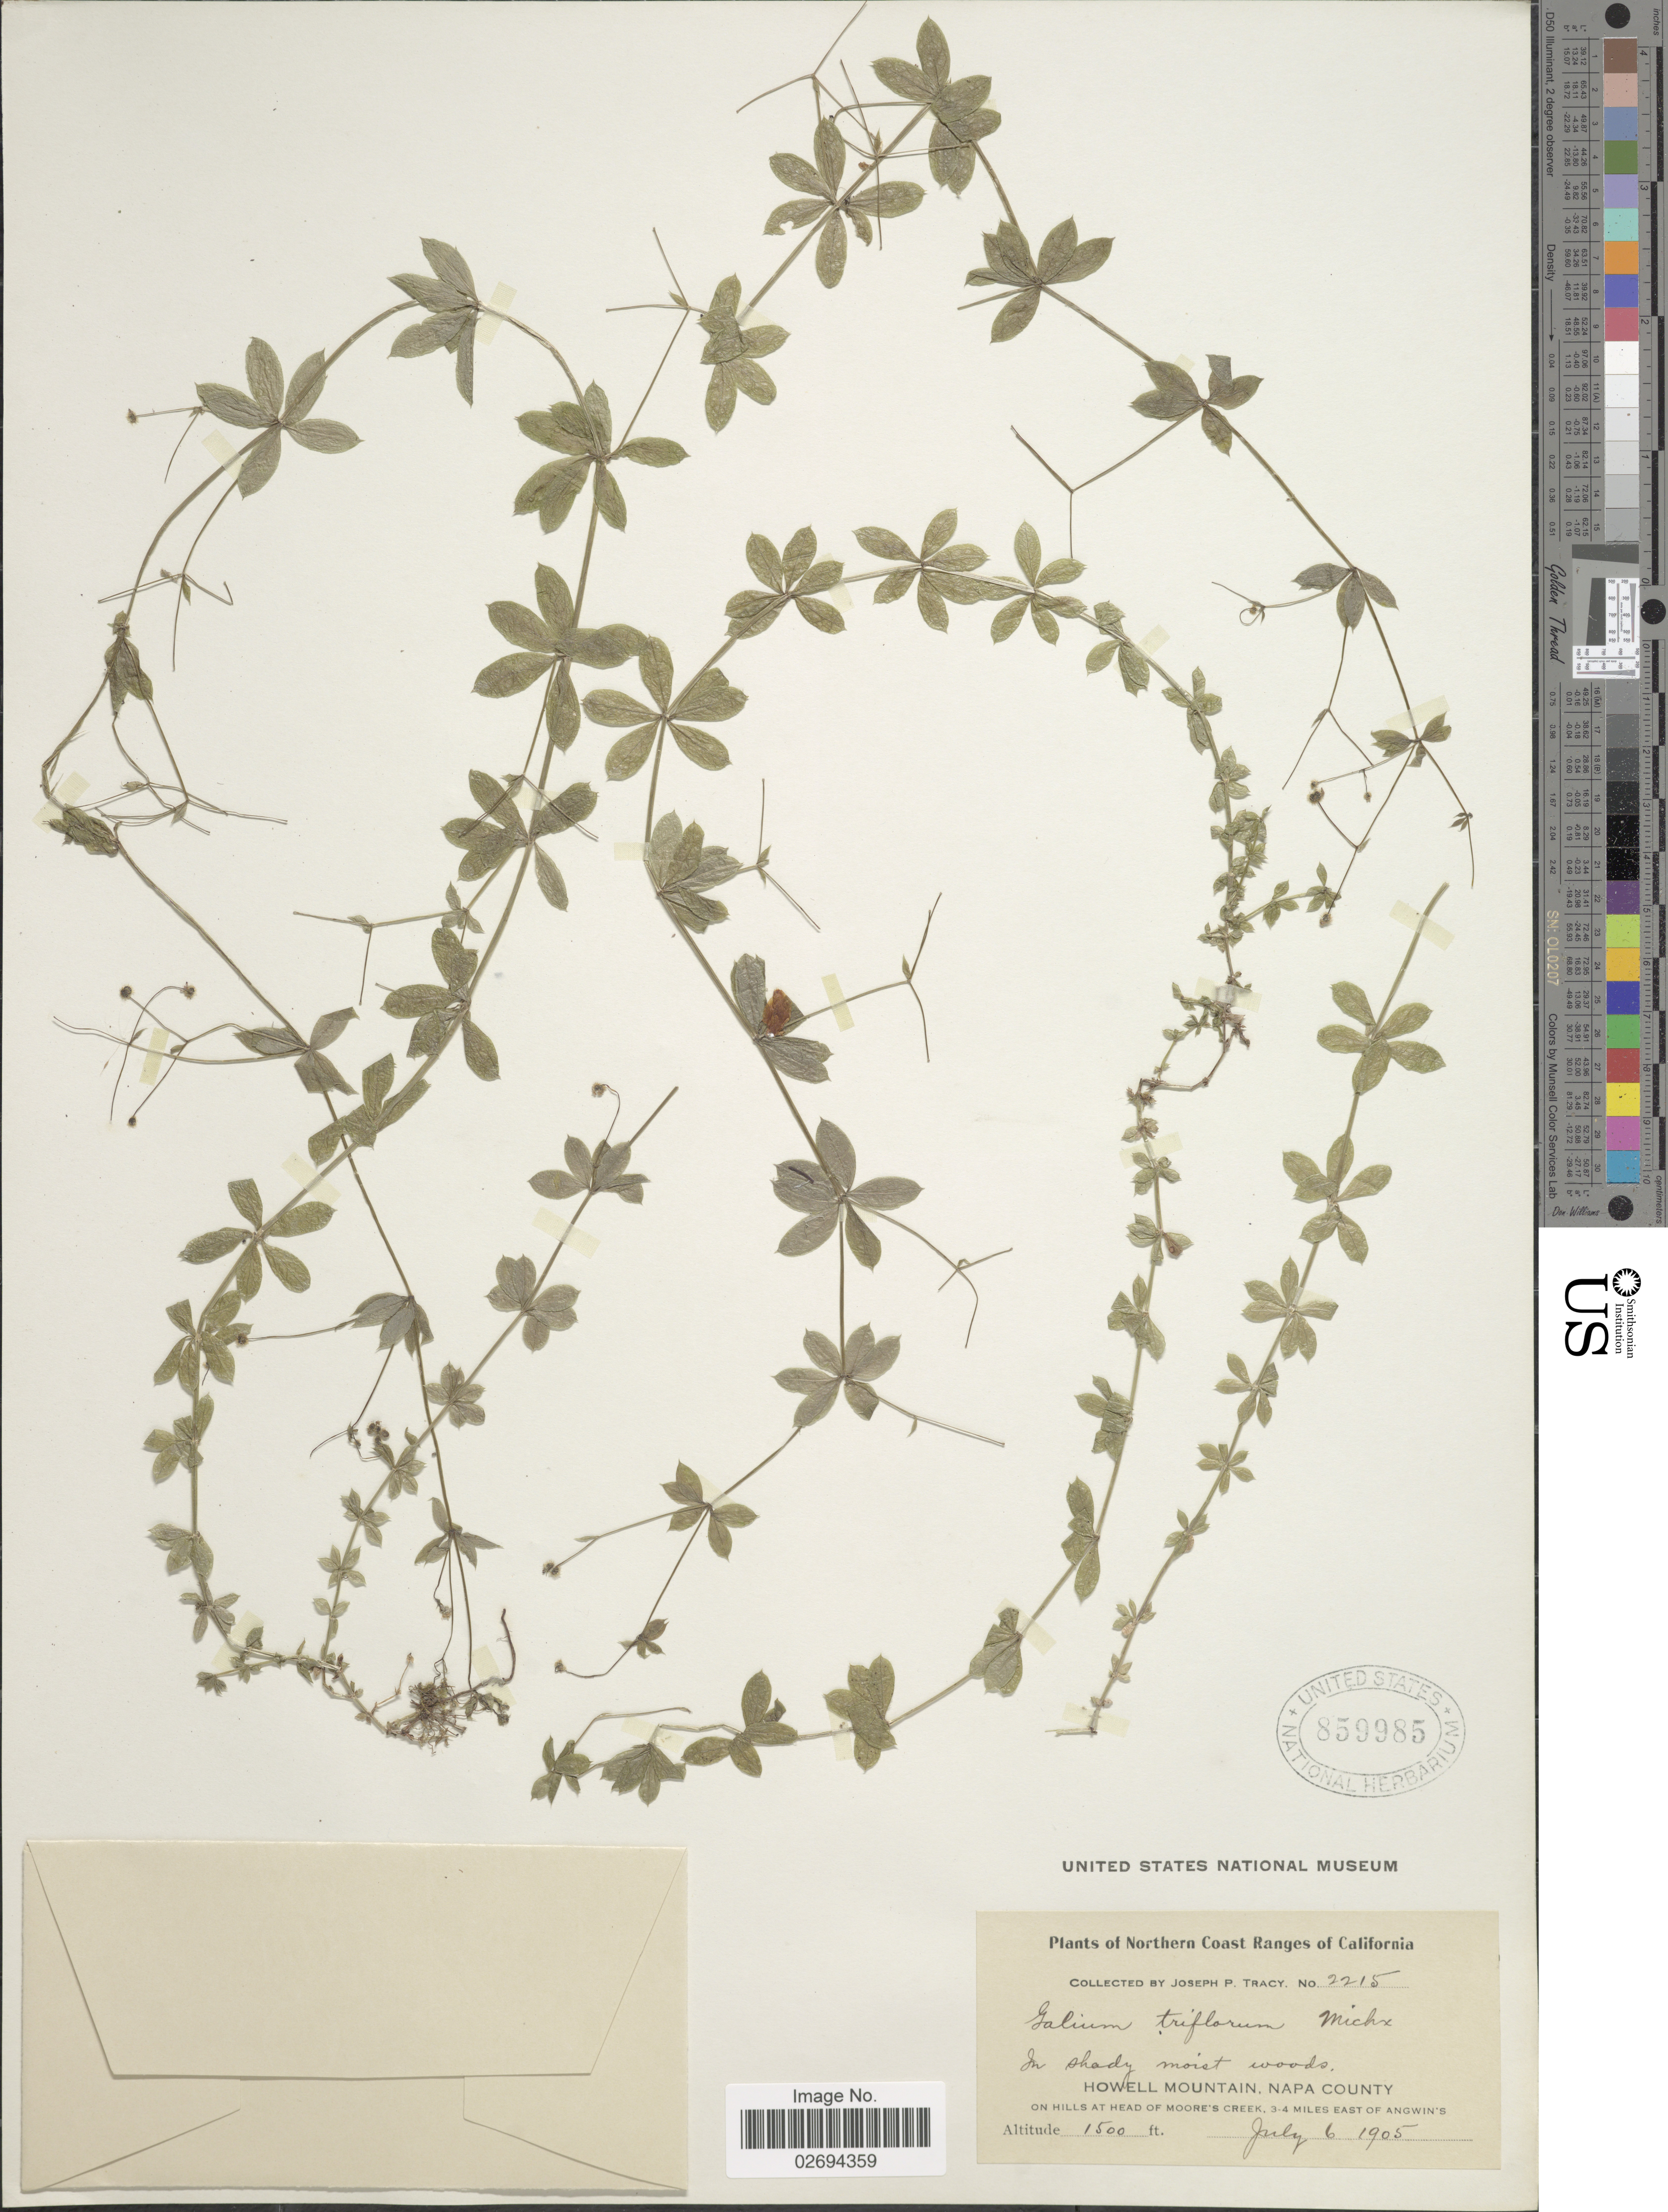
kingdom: Plantae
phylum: Tracheophyta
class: Magnoliopsida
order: Gentianales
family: Rubiaceae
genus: Galium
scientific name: Galium triflorum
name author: Michx.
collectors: J. Tracy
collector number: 2215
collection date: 1905-07-06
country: United States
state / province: California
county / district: Napa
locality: Northern Coast Ranges. In shady moist woods. Howell Mountain, Napa County. On hills at head of Moore's Creek, 3-4 miles east of Angwin's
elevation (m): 457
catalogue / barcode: US 859985